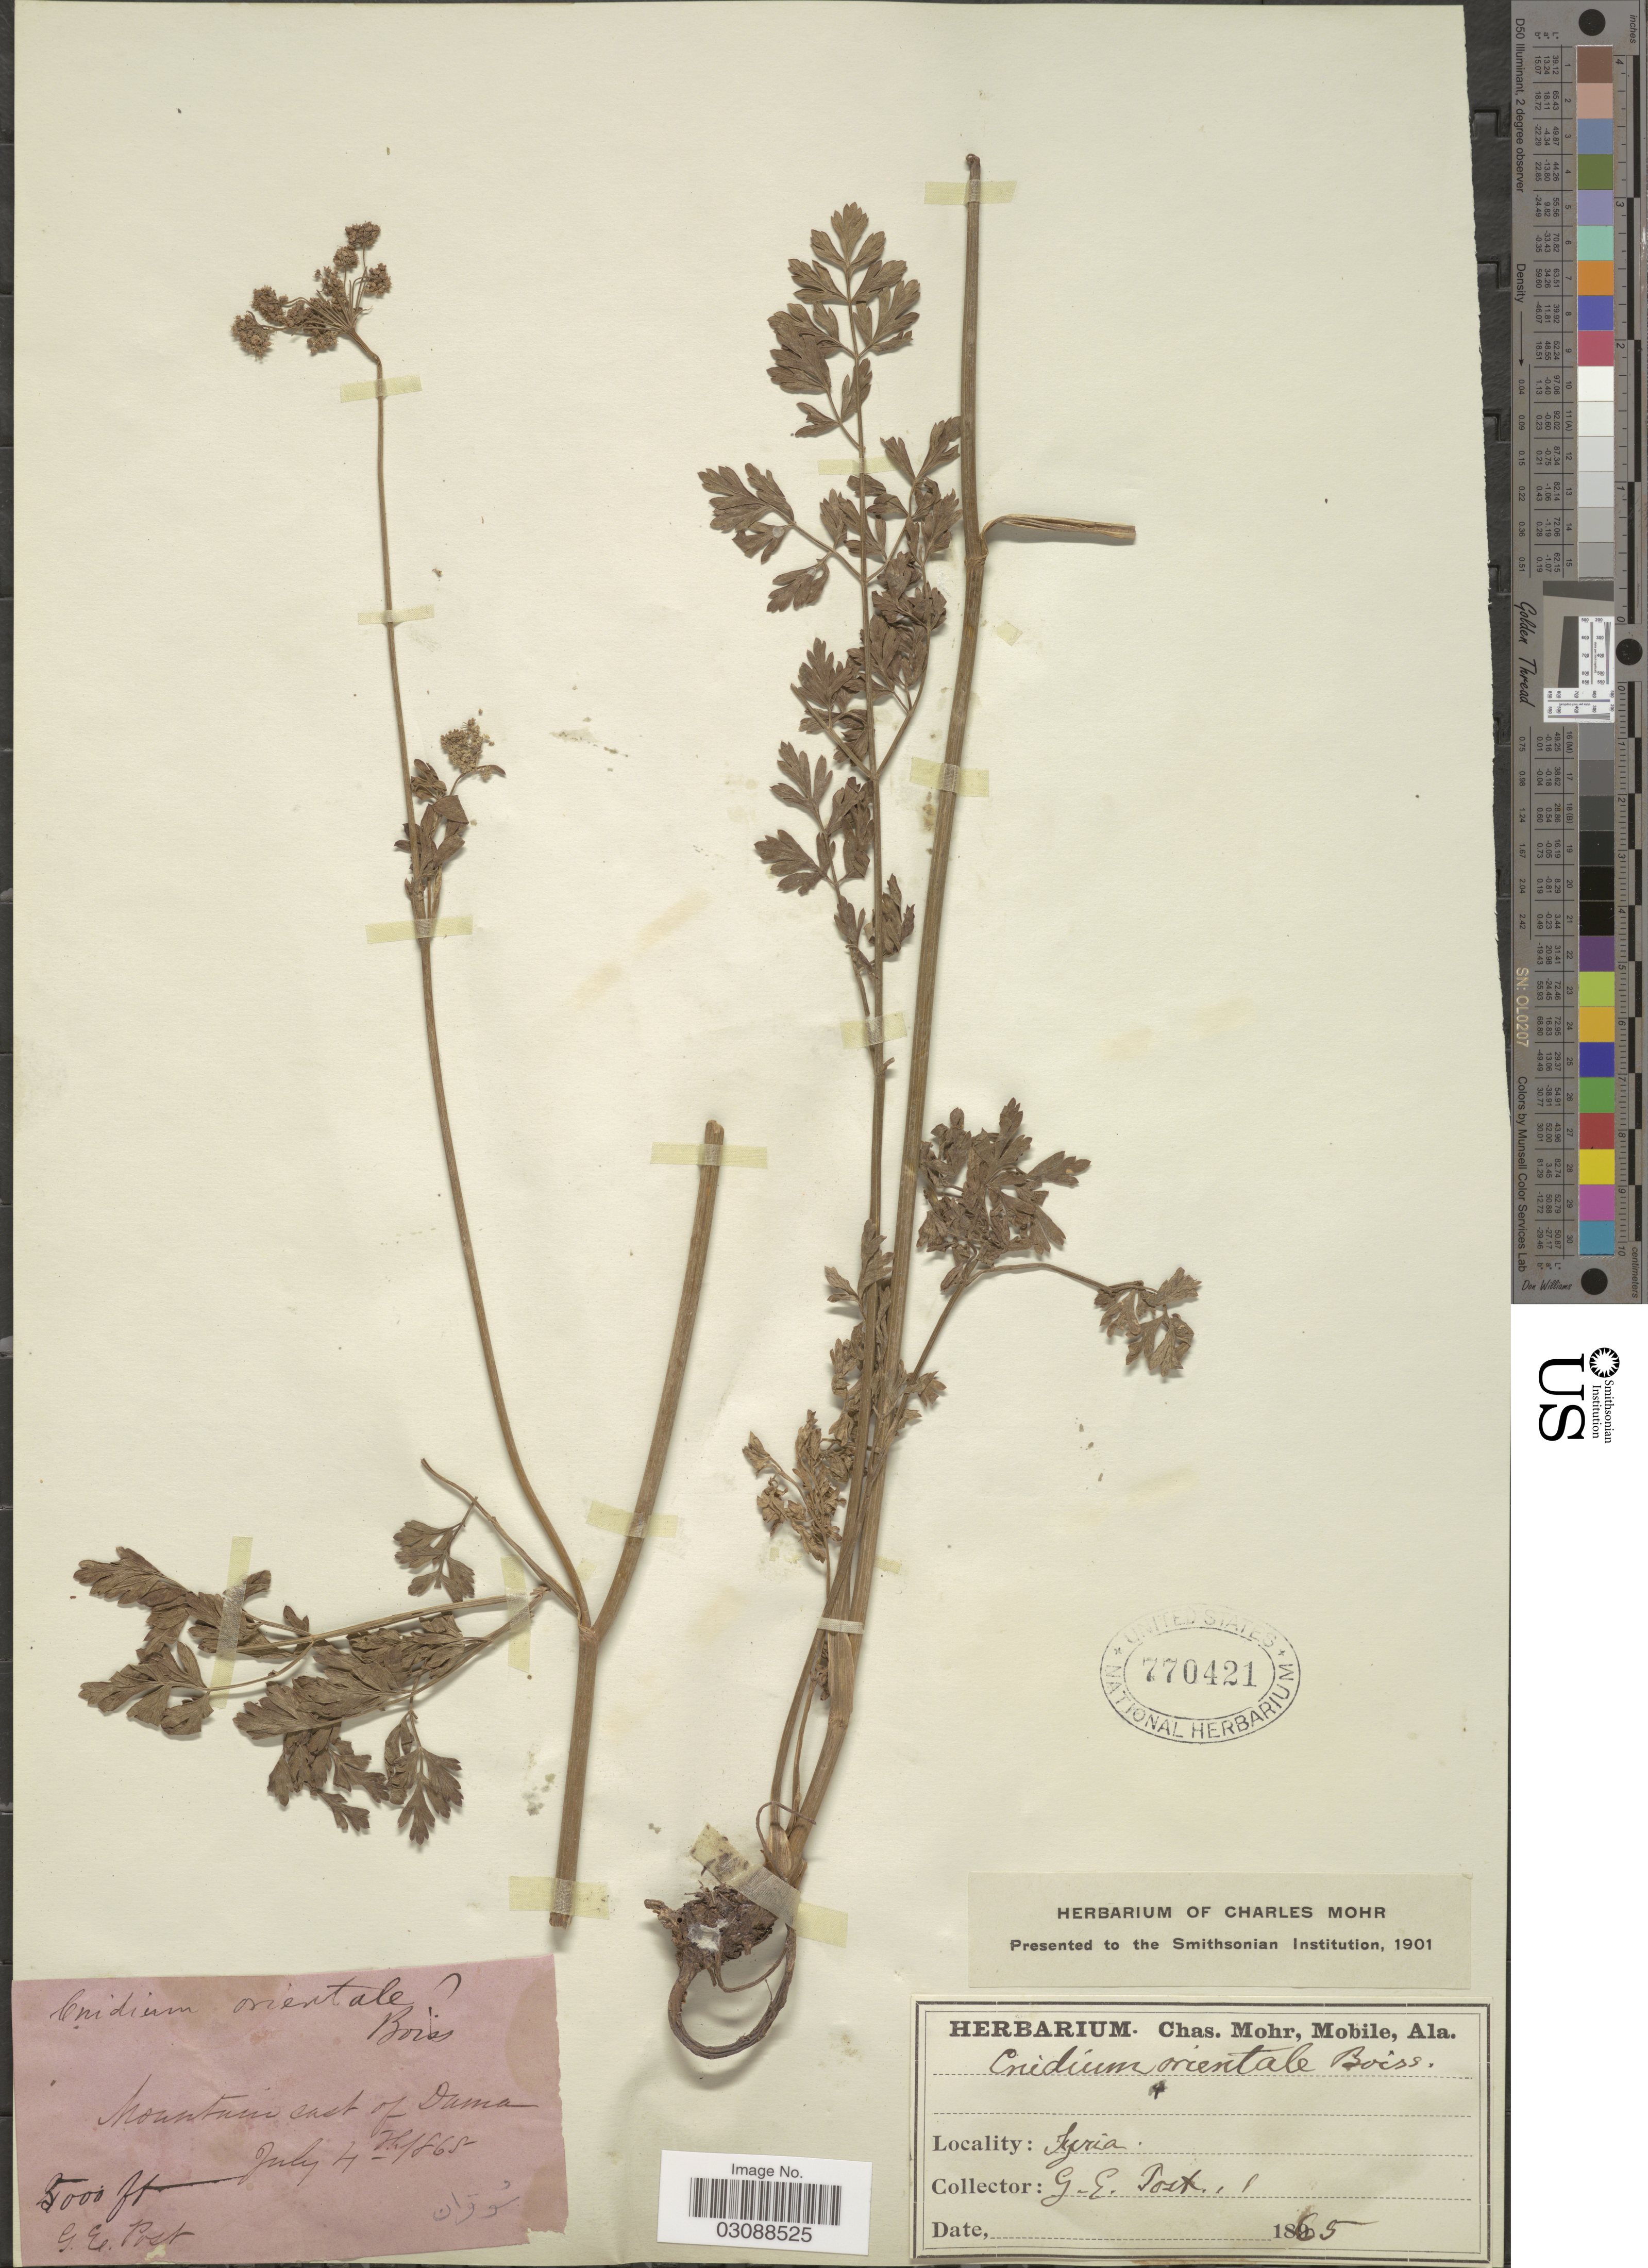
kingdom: Plantae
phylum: Tracheophyta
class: Magnoliopsida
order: Apiales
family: Apiaceae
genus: Cnidium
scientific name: Cnidium orientale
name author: Boiss.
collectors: G. E. Post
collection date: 1865-08-04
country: Syria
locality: Mountain east of Duma.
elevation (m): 1524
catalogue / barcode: US 770421